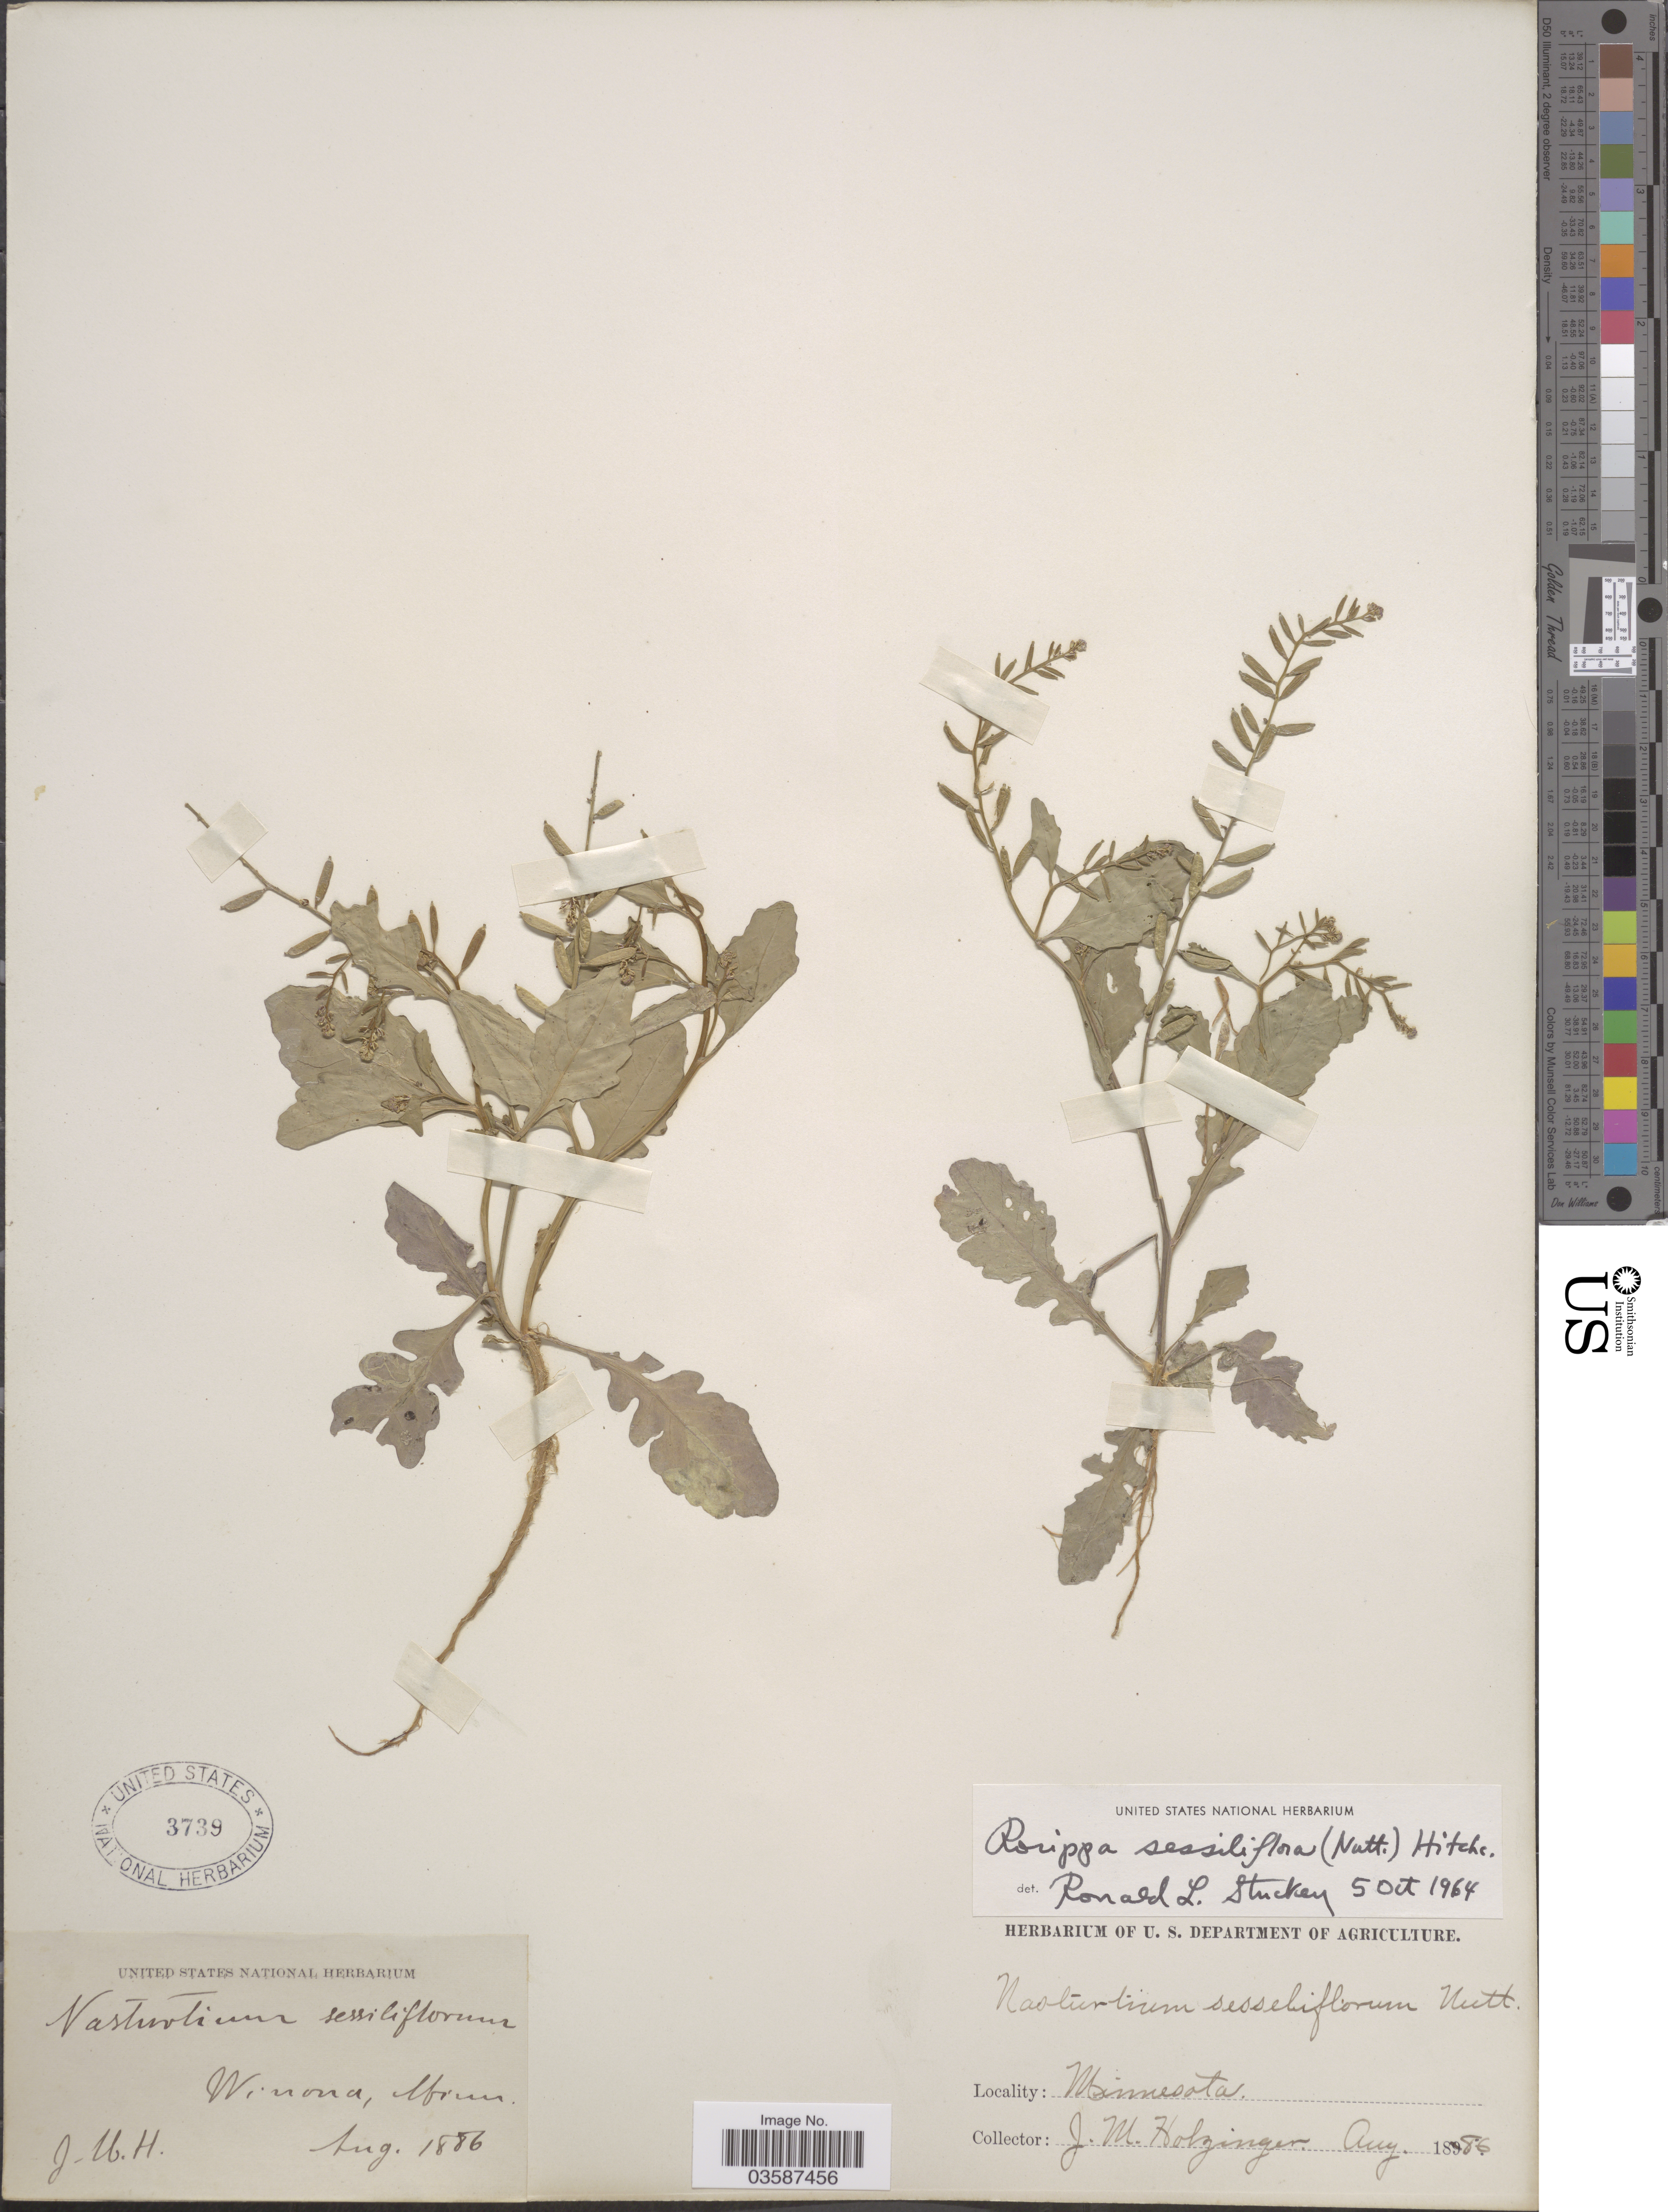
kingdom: Plantae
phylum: Tracheophyta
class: Magnoliopsida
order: Brassicales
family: Brassicaceae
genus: Rorippa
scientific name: Rorippa sessiliflora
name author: (Nutt.) Hitchc.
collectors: J. M. Holzinger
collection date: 1886-08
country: United States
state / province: Minnesota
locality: Winona, Minn.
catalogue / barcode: US 3739